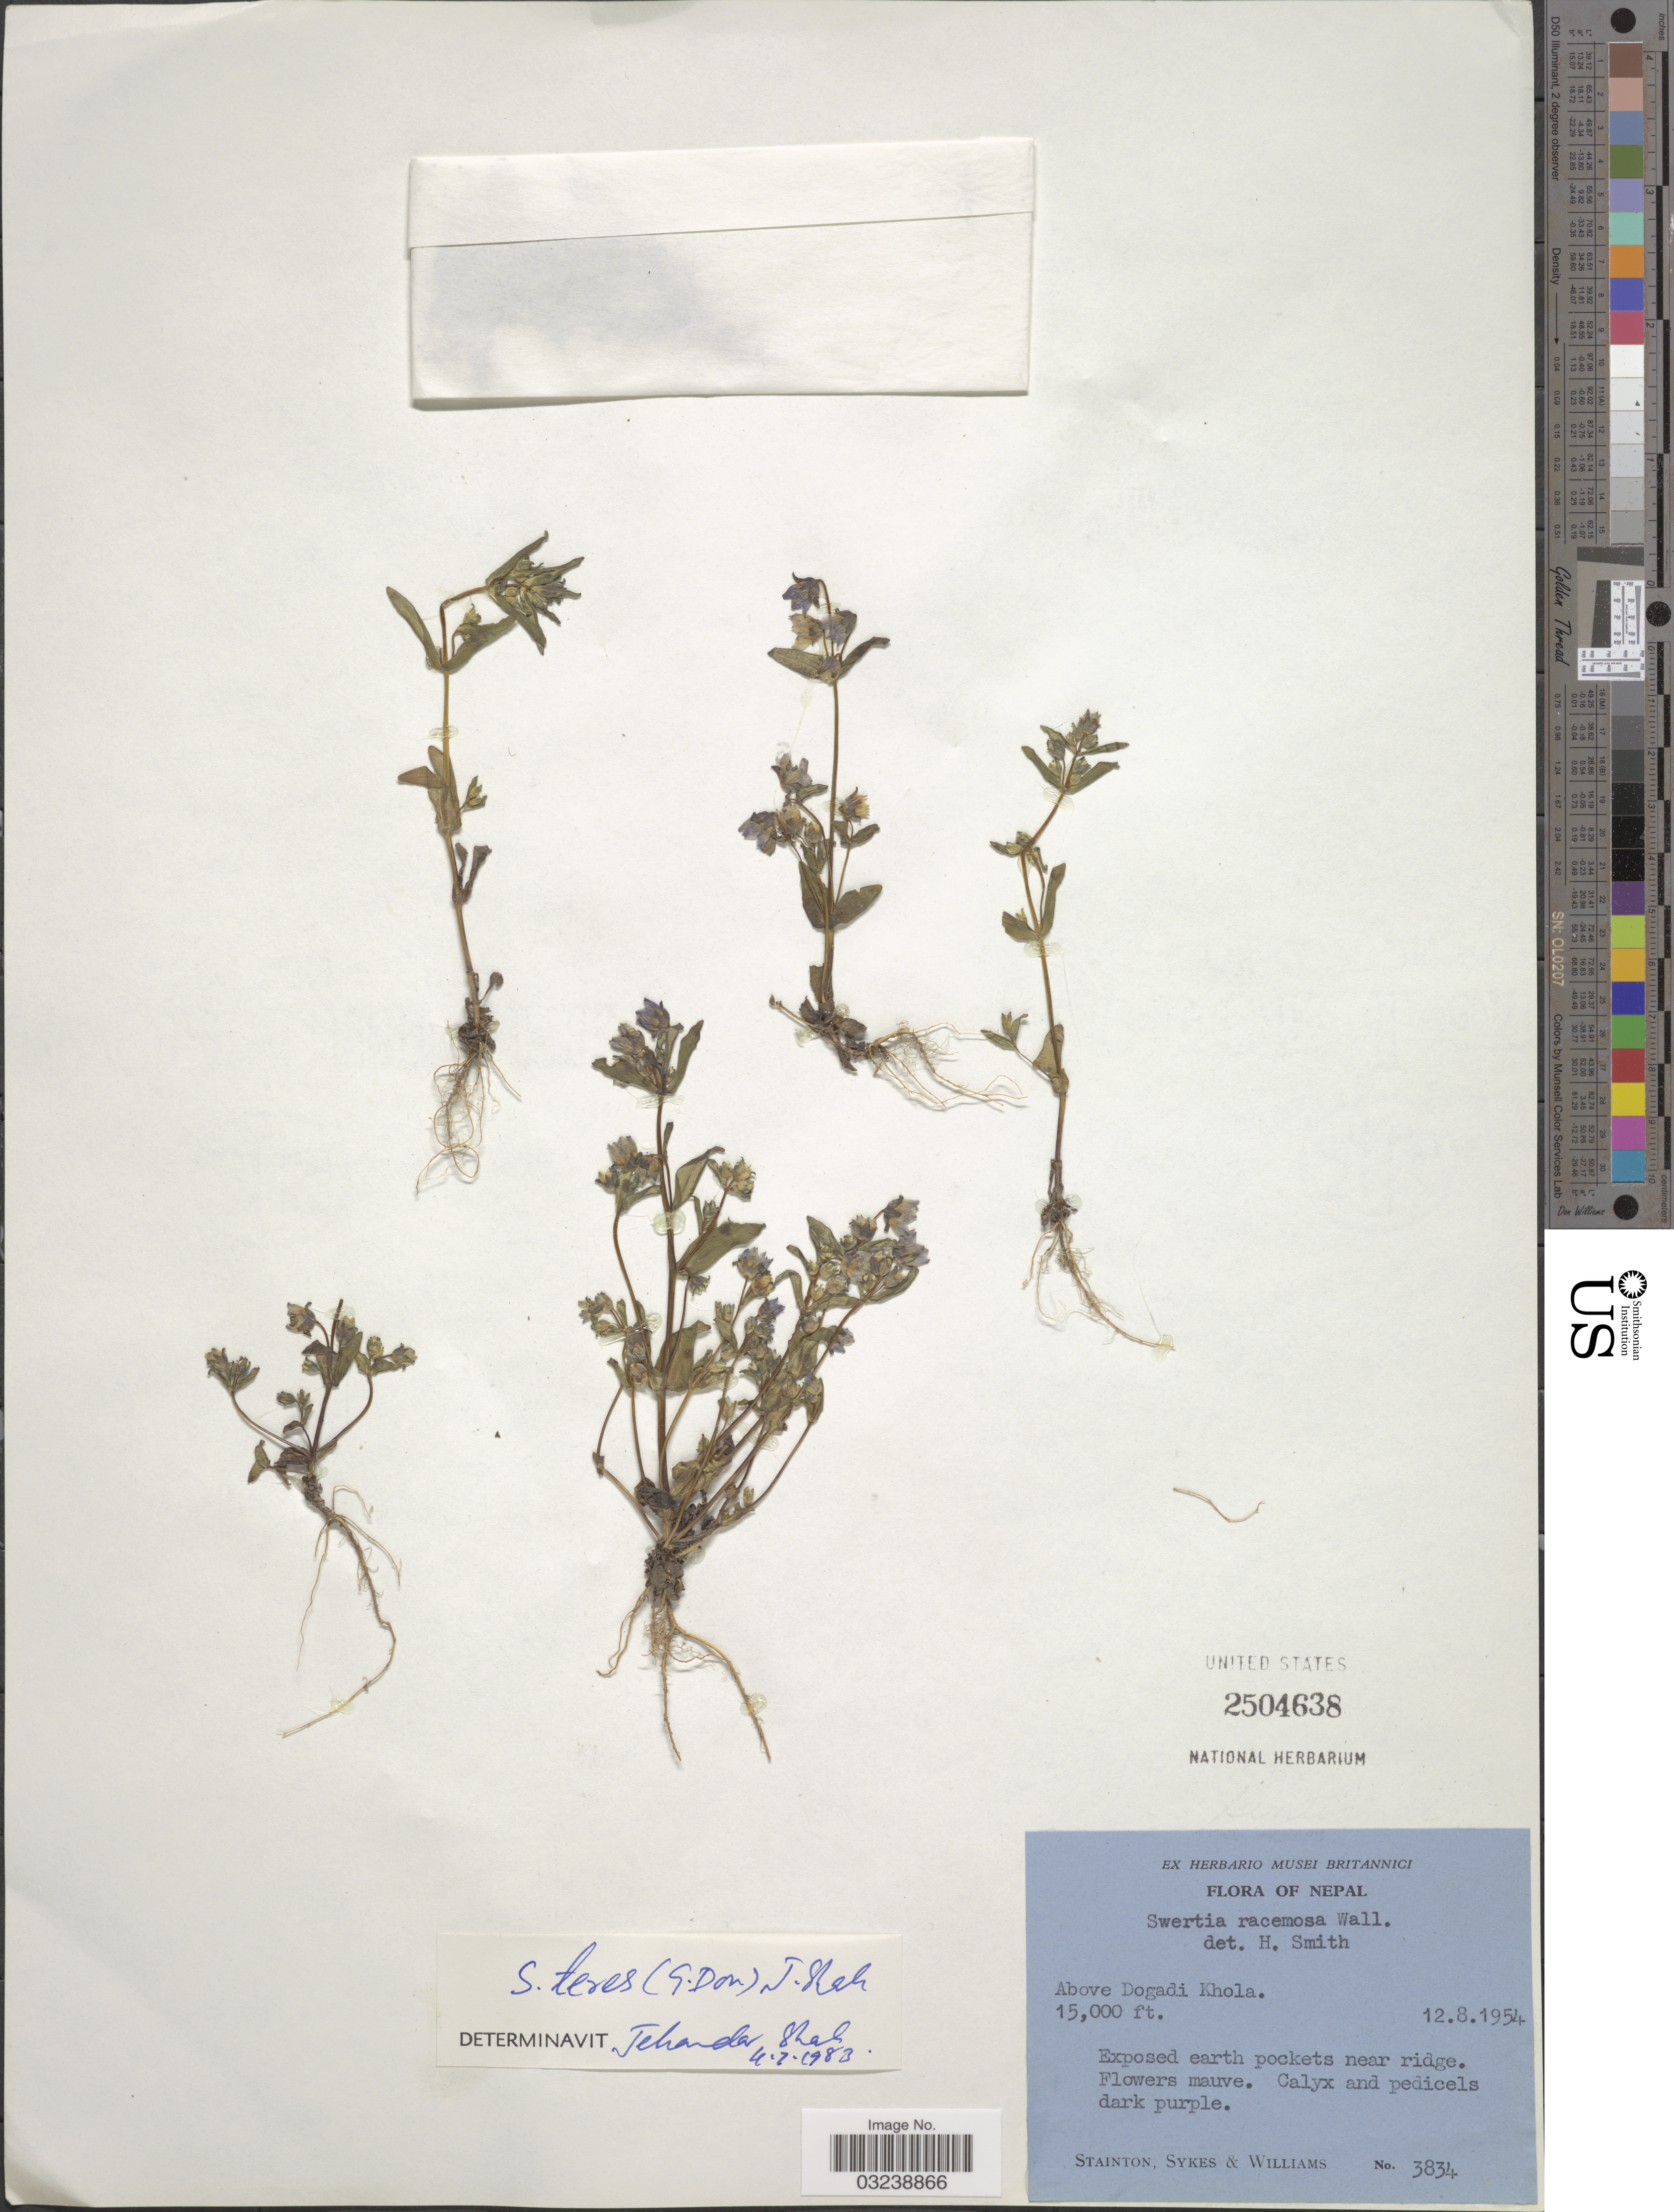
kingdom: Plantae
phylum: Tracheophyta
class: Magnoliopsida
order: Gentianales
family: Gentianaceae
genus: Swertia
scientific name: Swertia teres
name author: (G. Don) J. Shah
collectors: -. Stainton, Sykes, -- & -- Williams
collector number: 3834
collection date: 1954-08-12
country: Nepal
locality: Above Dogadi Khola.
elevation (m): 4572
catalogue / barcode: US 2504638